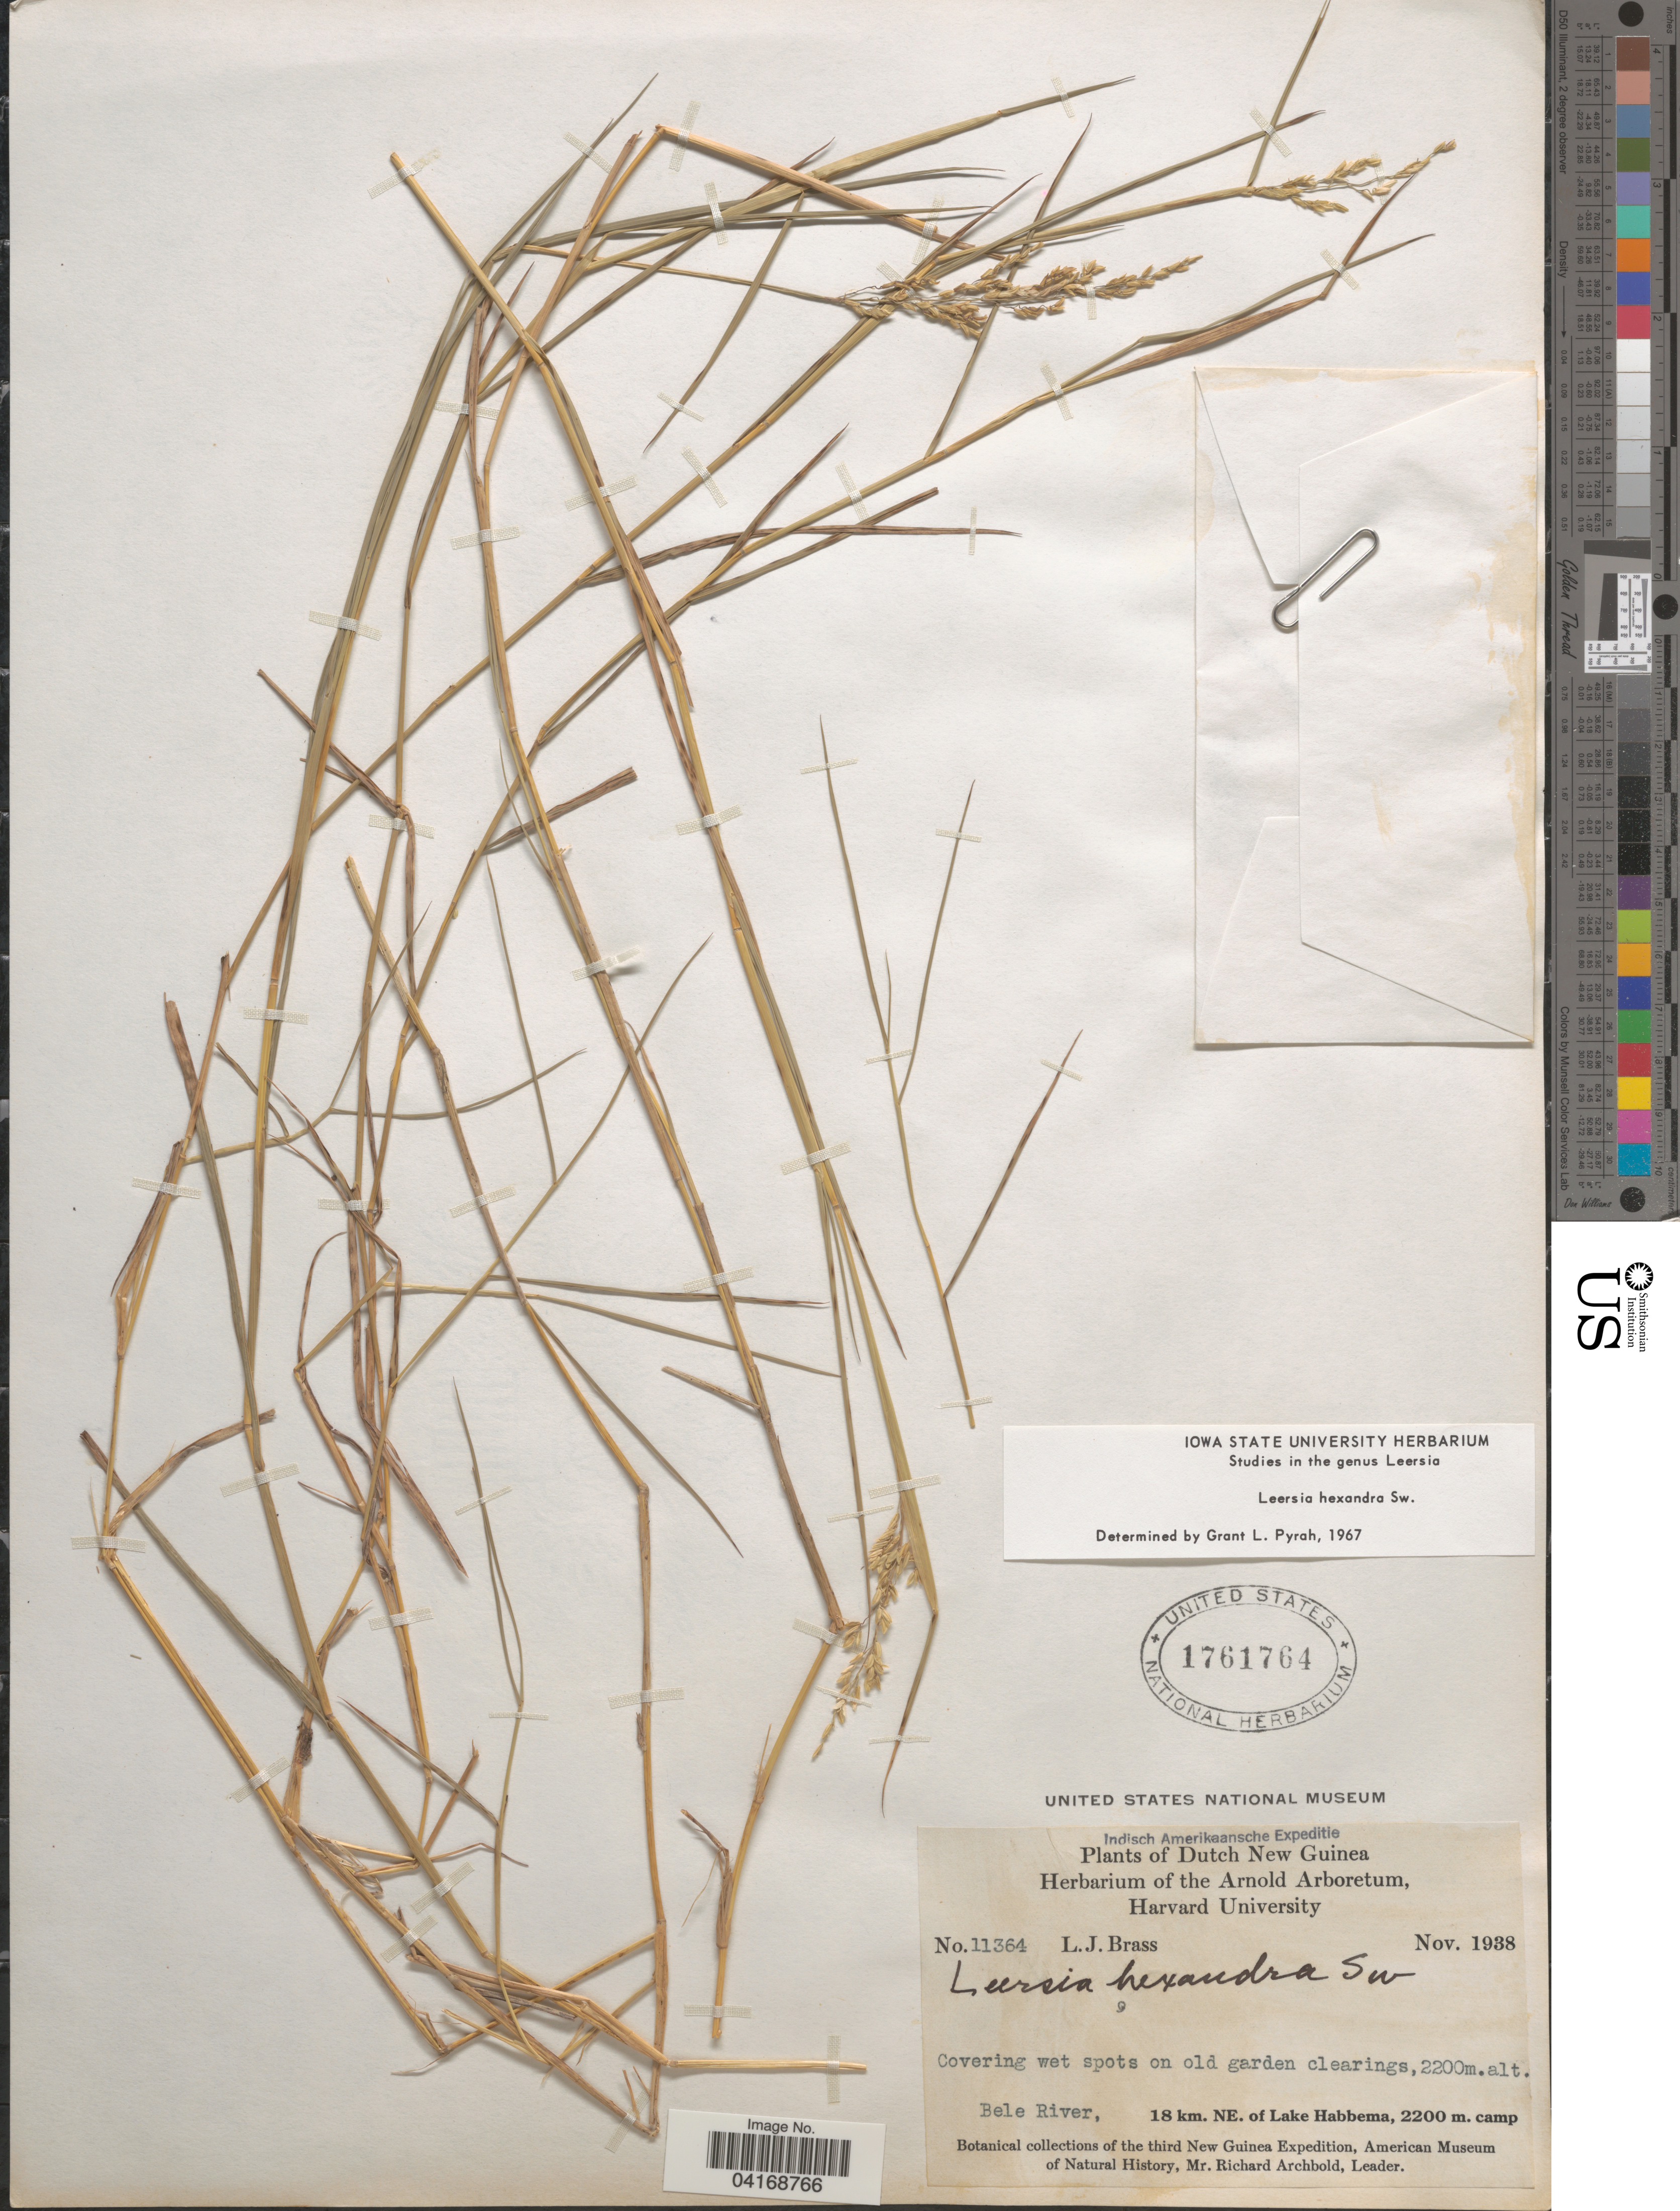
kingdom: Plantae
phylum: Tracheophyta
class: Liliopsida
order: Poales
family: Poaceae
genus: Leersia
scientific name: Leersia hexandra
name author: Sw.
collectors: L. J. Brass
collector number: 11364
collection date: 1938-11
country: Indonesia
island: New Guinea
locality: Indisch Amerikaansche Expeditie. Dutch New Guinea. Bele River, 18 km. NE. of Lake Habbema. The third New Guinea Expedition.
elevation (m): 2200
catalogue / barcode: US 1761764